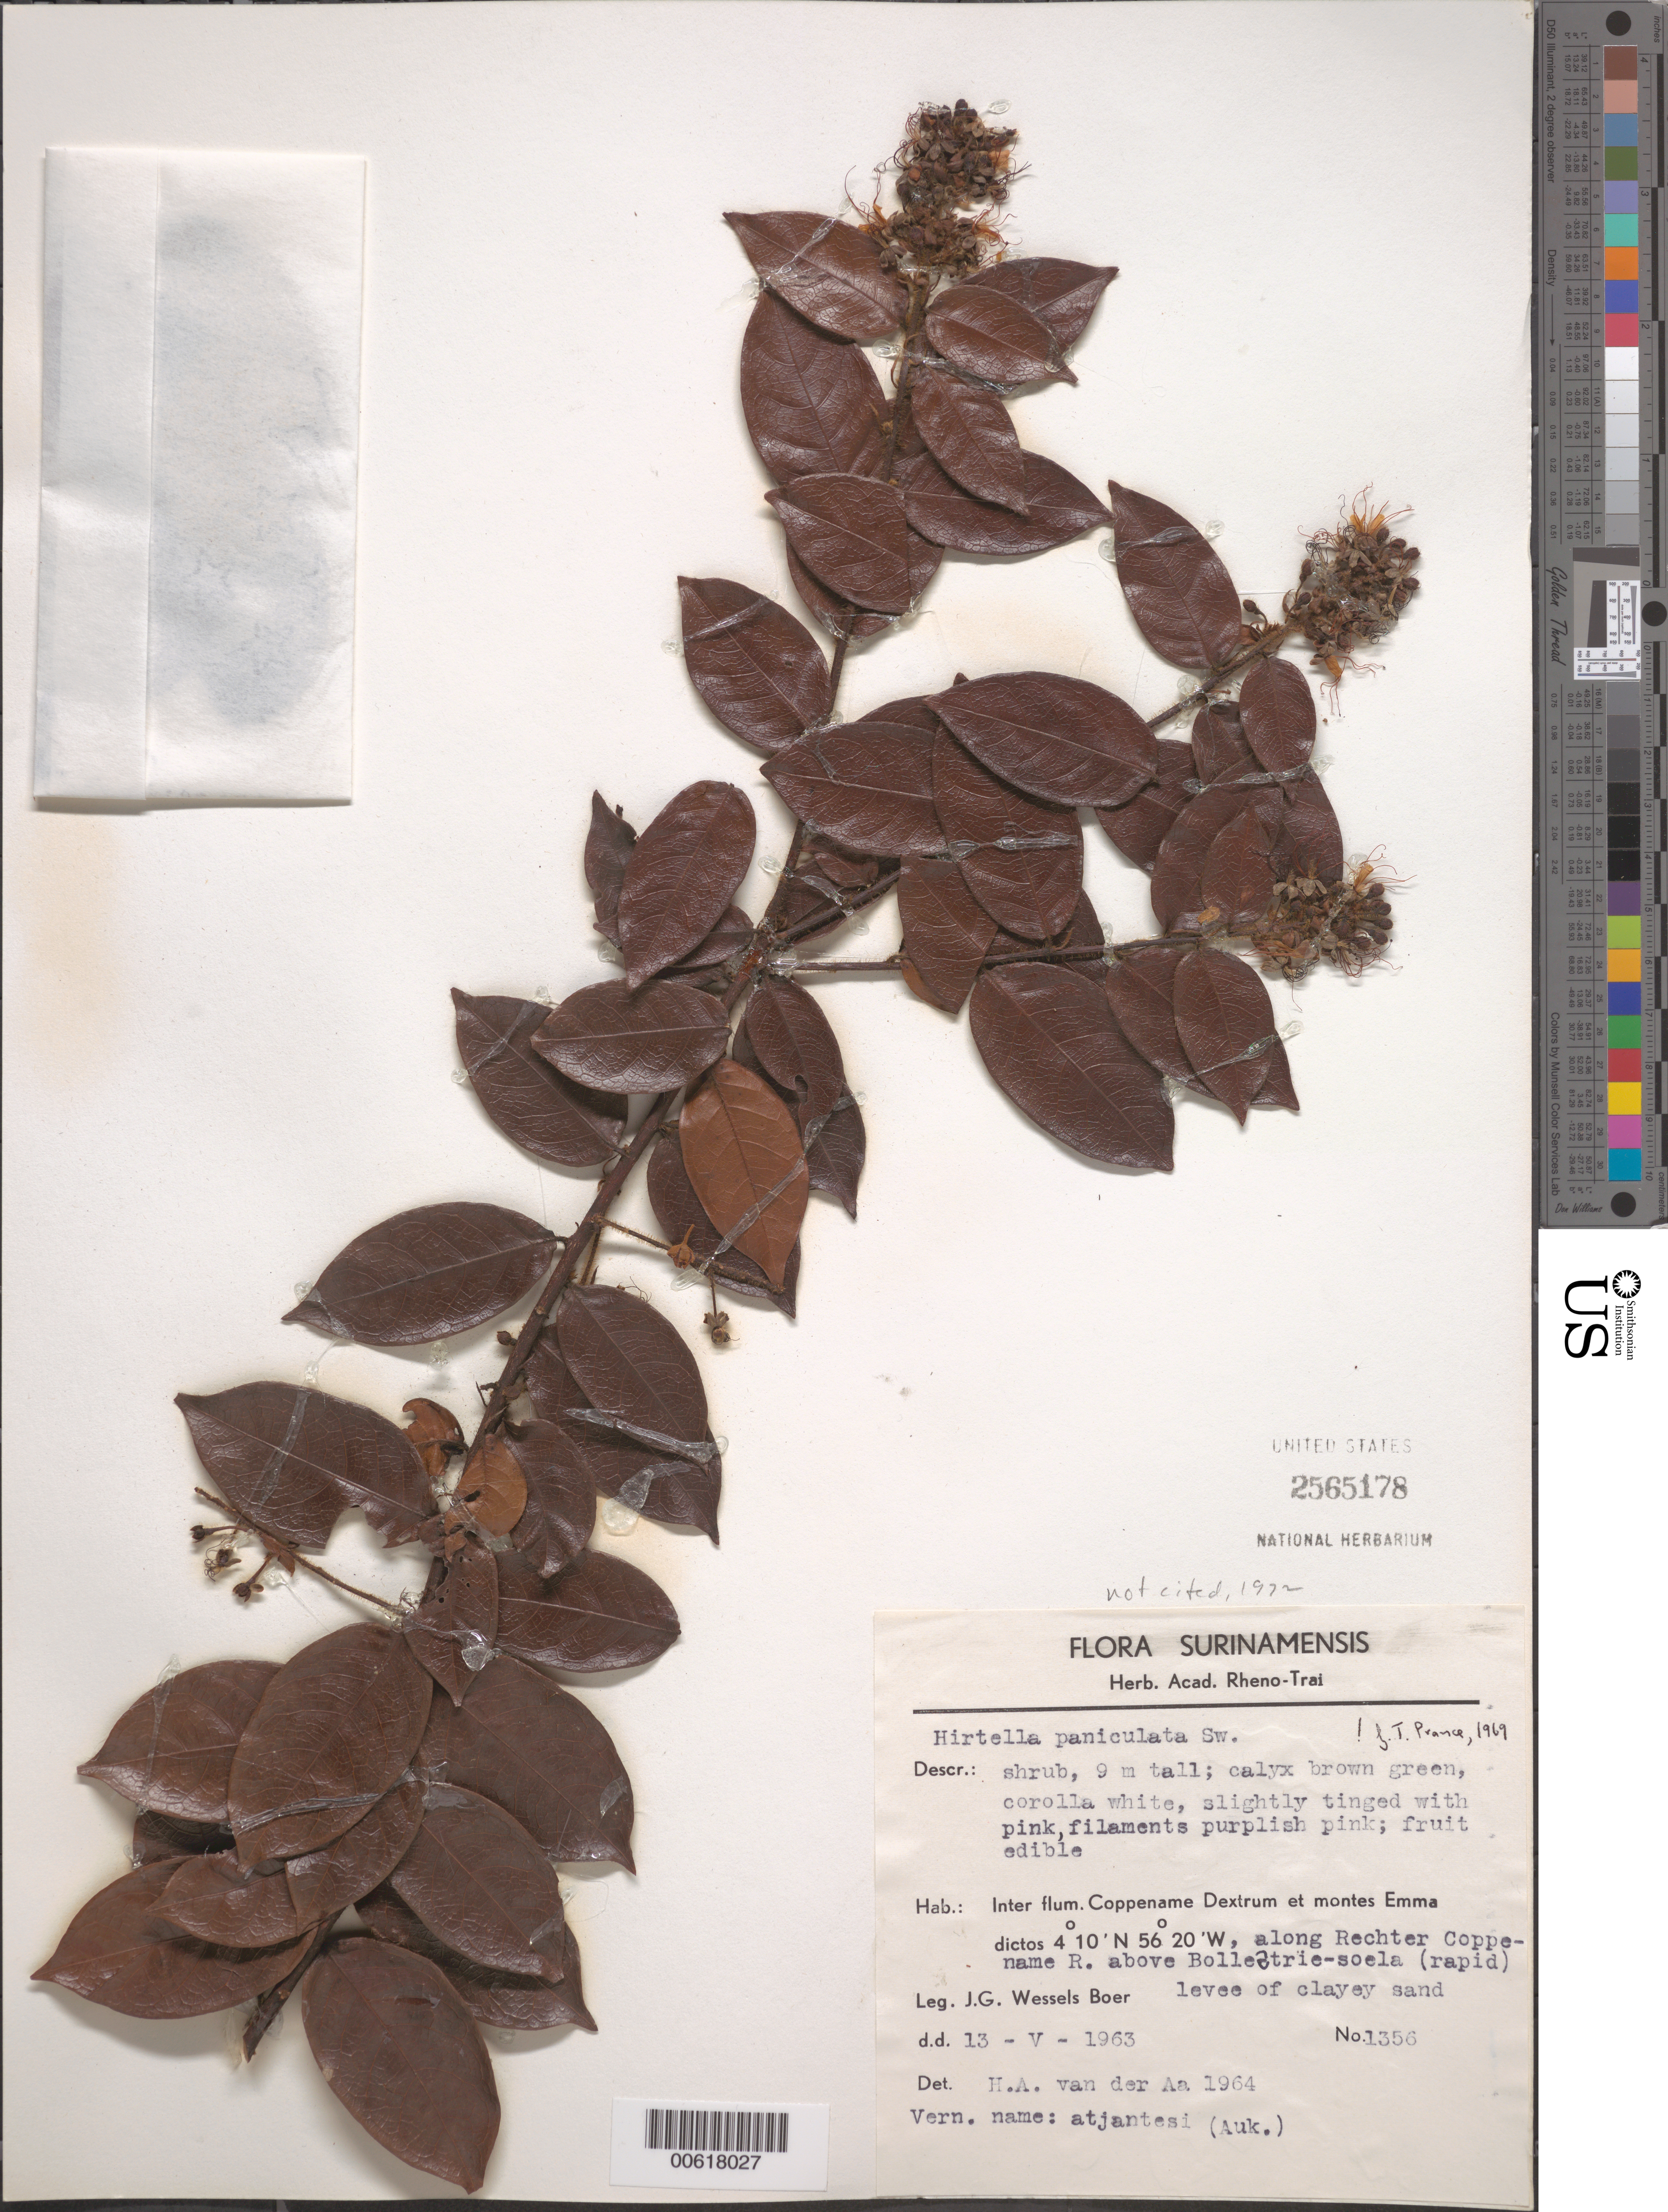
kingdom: Plantae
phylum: Tracheophyta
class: Magnoliopsida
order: Malpighiales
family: Chrysobalanaceae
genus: Hirtella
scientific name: Hirtella paniculata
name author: Sw.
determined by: Prance, G. T.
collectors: J. G. Wessels Boer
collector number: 1356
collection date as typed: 13-May-63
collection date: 1963-05-13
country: Suriname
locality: Coppename R., above Bolletrie-soela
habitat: Levee of clayey sand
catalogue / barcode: US 2565178